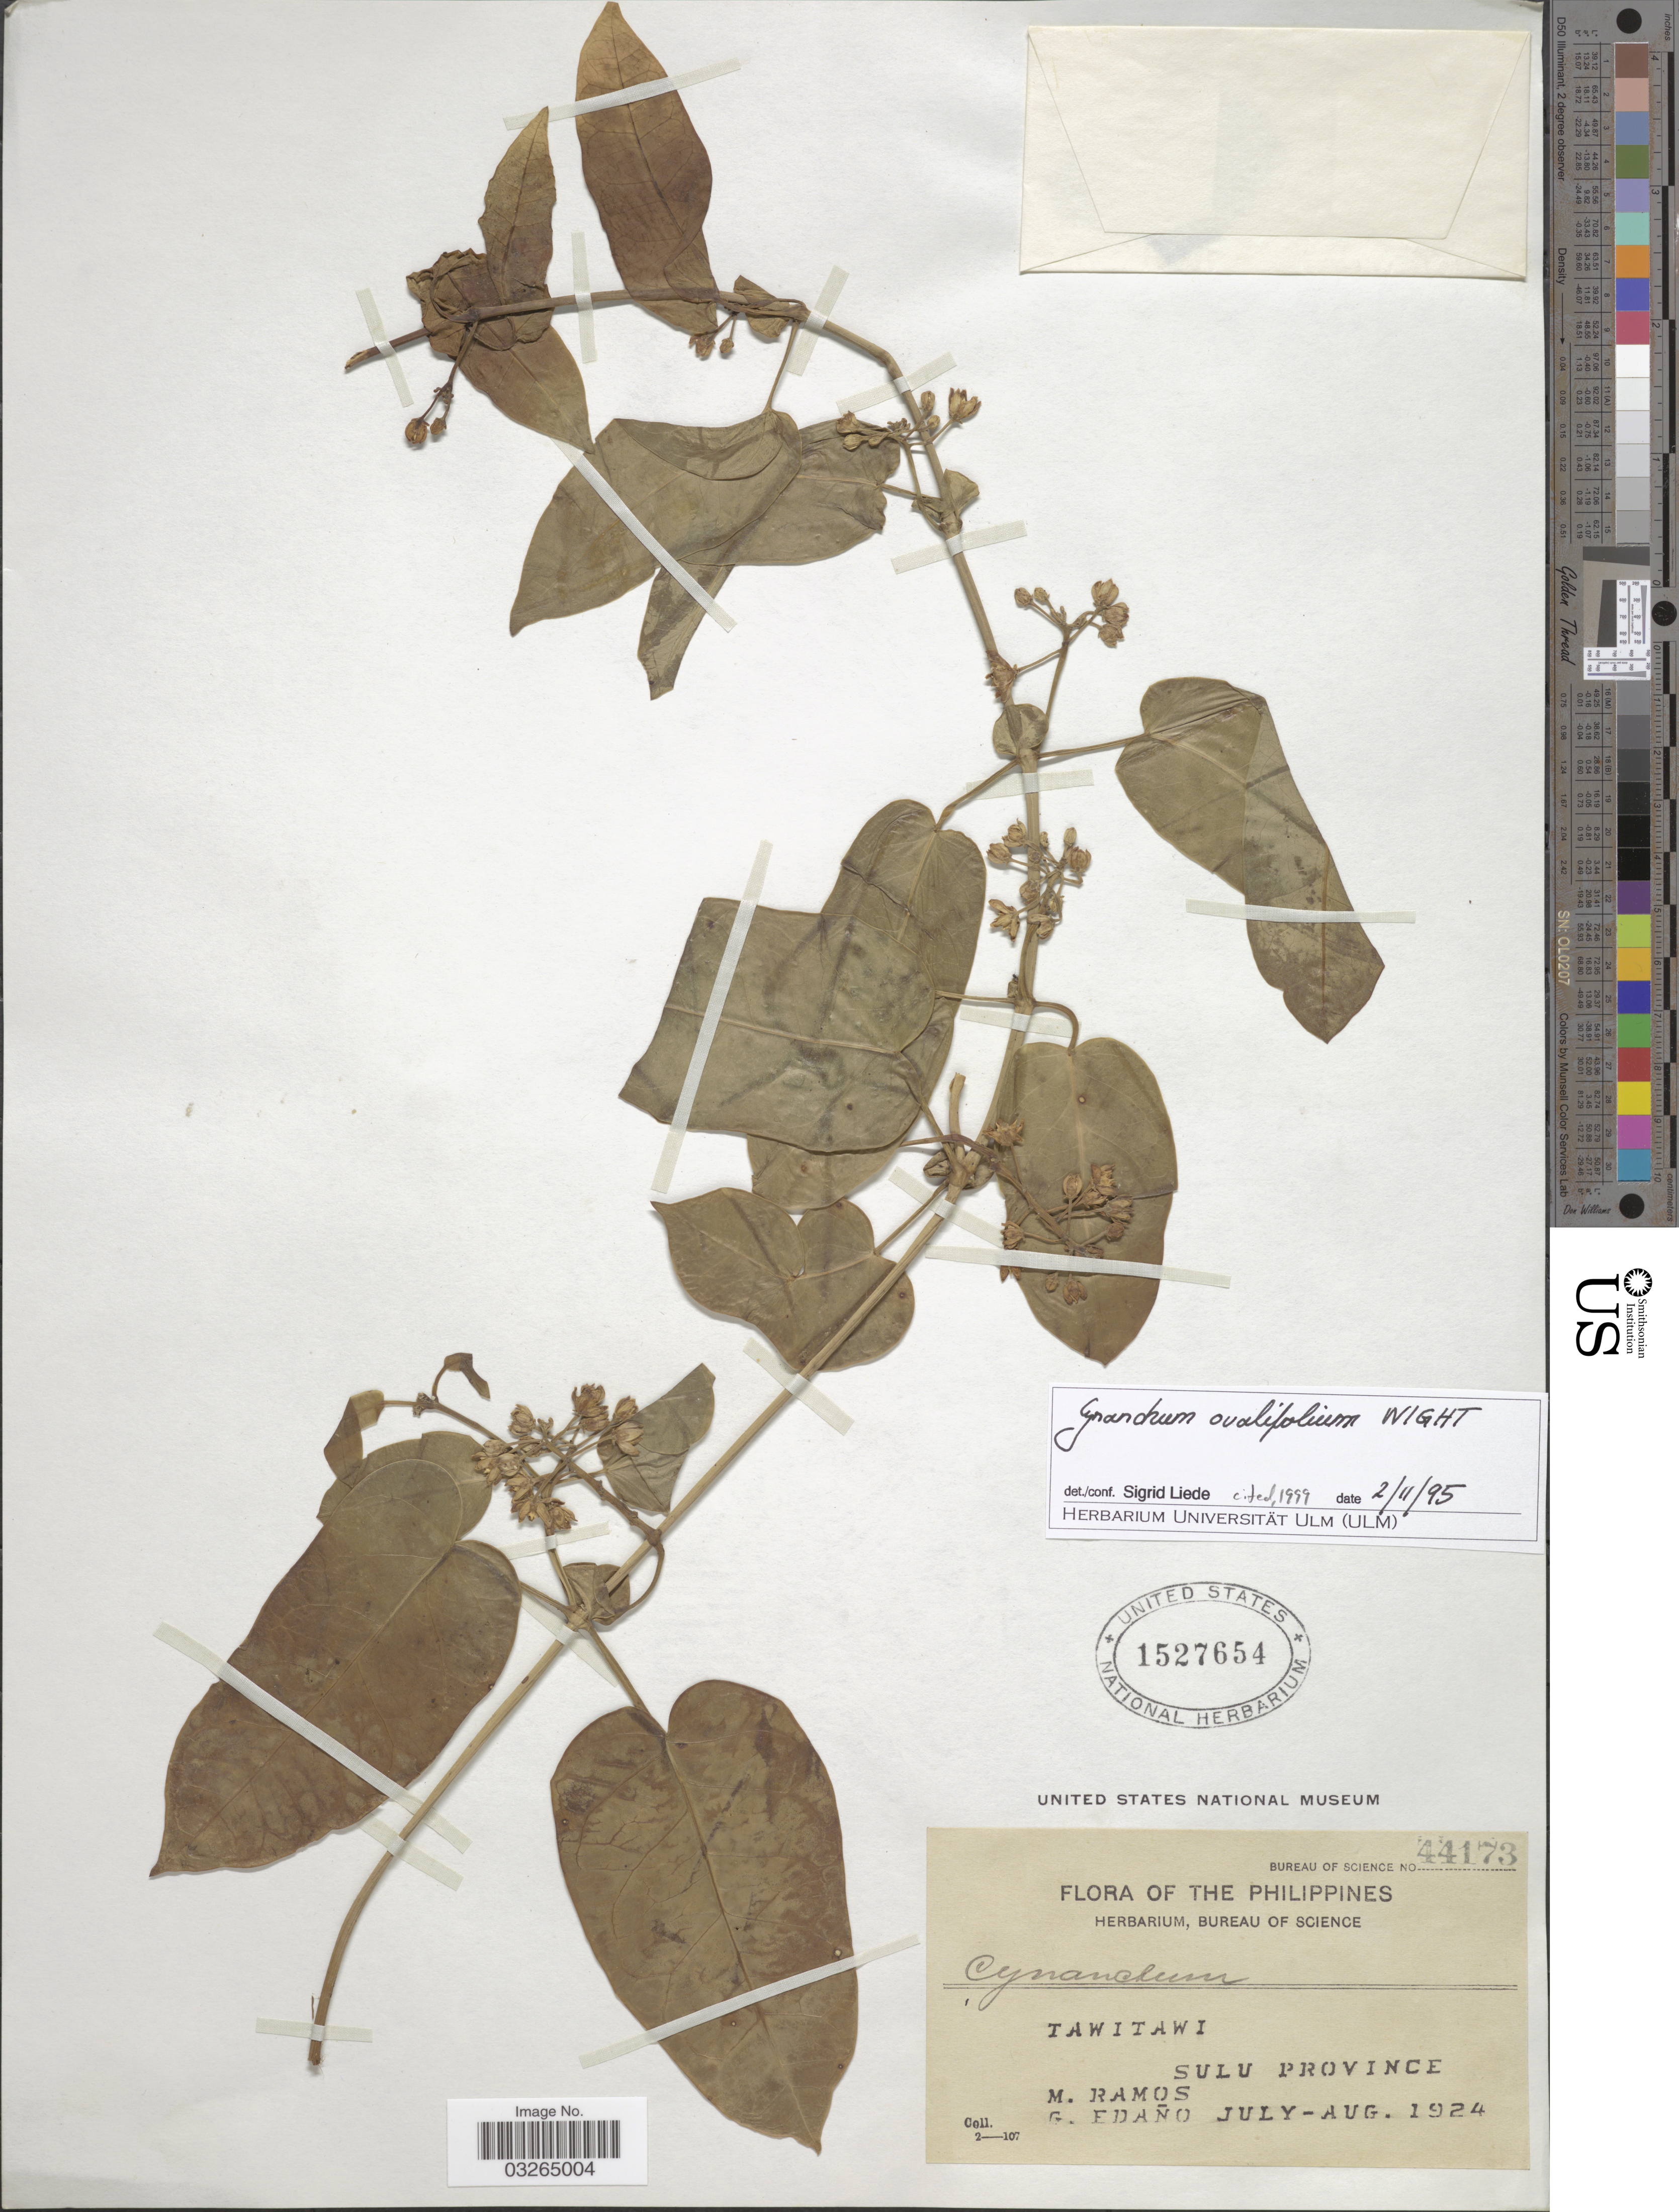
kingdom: Plantae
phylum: Tracheophyta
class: Magnoliopsida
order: Gentianales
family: Apocynaceae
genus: Cynanchum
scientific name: Cynanchum ovalifolium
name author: Wight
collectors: M. Ramos & G. Edaño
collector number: Bureau of Science 44173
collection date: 1924-07/1924-08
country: Philippines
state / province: Muslim Mindanao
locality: Tawitawi. Sulu Province.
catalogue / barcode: US 1527654